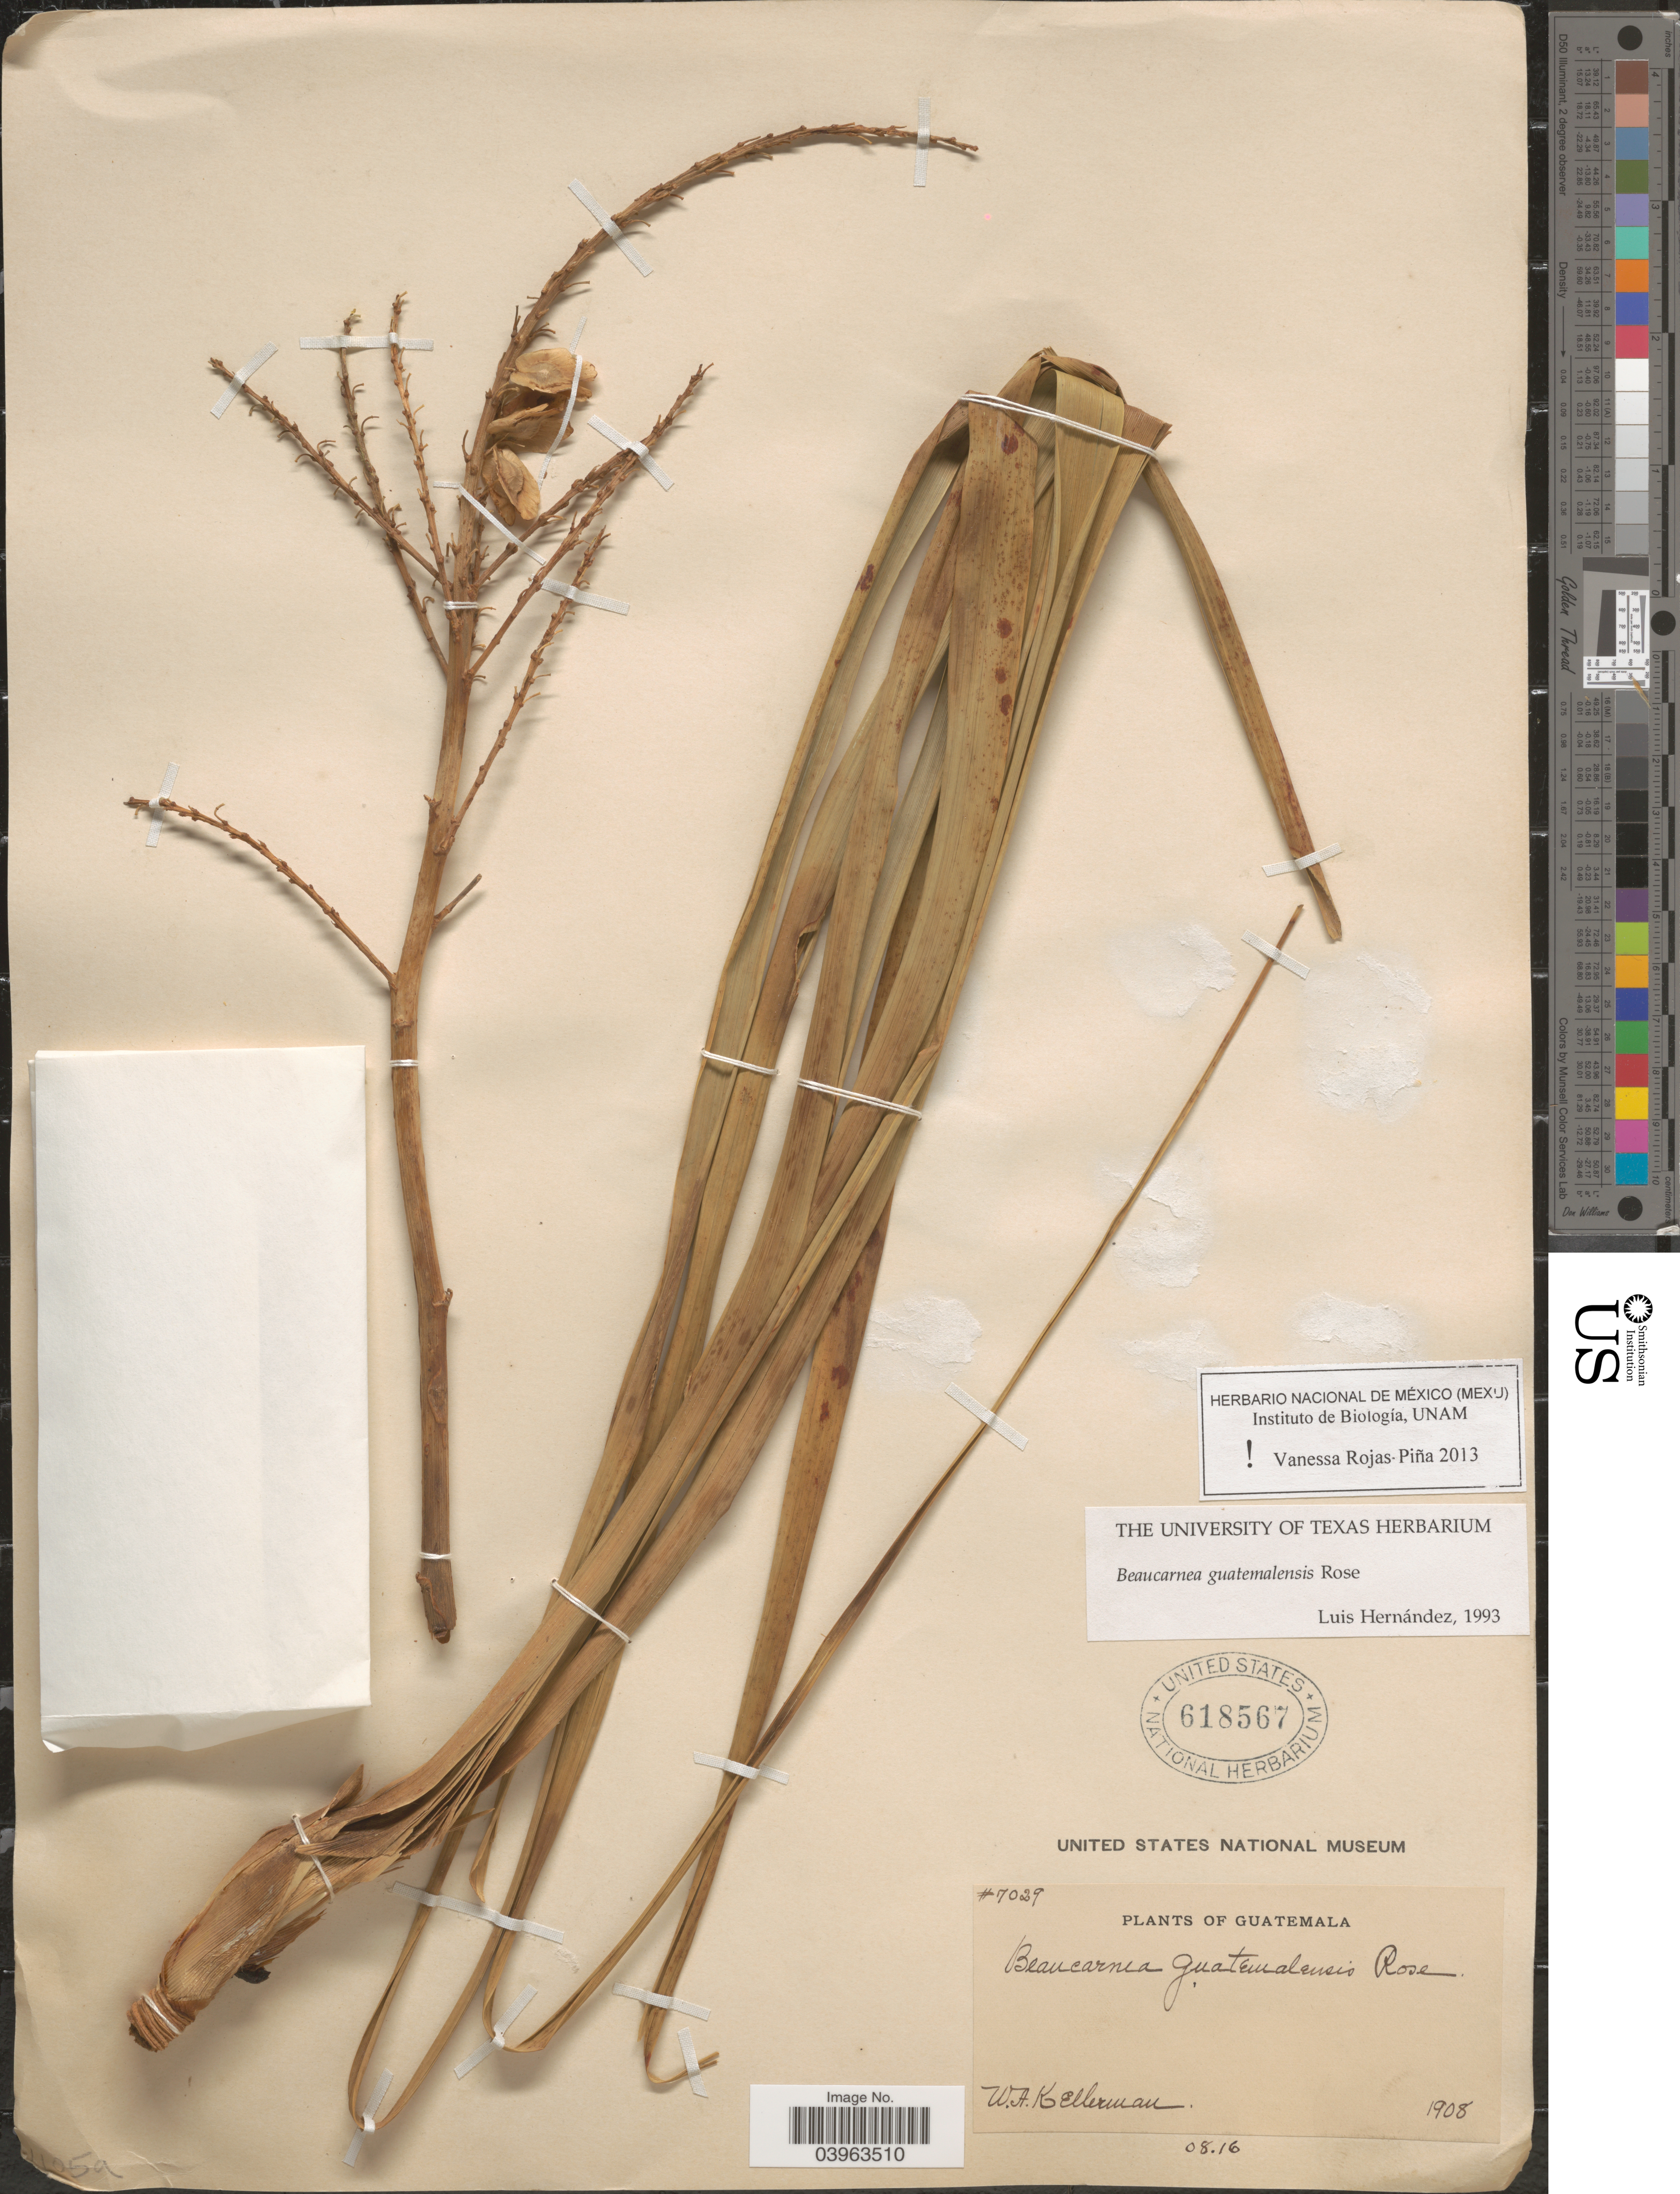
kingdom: Plantae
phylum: Tracheophyta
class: Liliopsida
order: Asparagales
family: Asparagaceae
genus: Beaucarnea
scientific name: Beaucarnea guatemalensis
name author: Rose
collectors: W. Kellerman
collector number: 7029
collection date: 1908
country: Guatemala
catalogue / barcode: US 618567